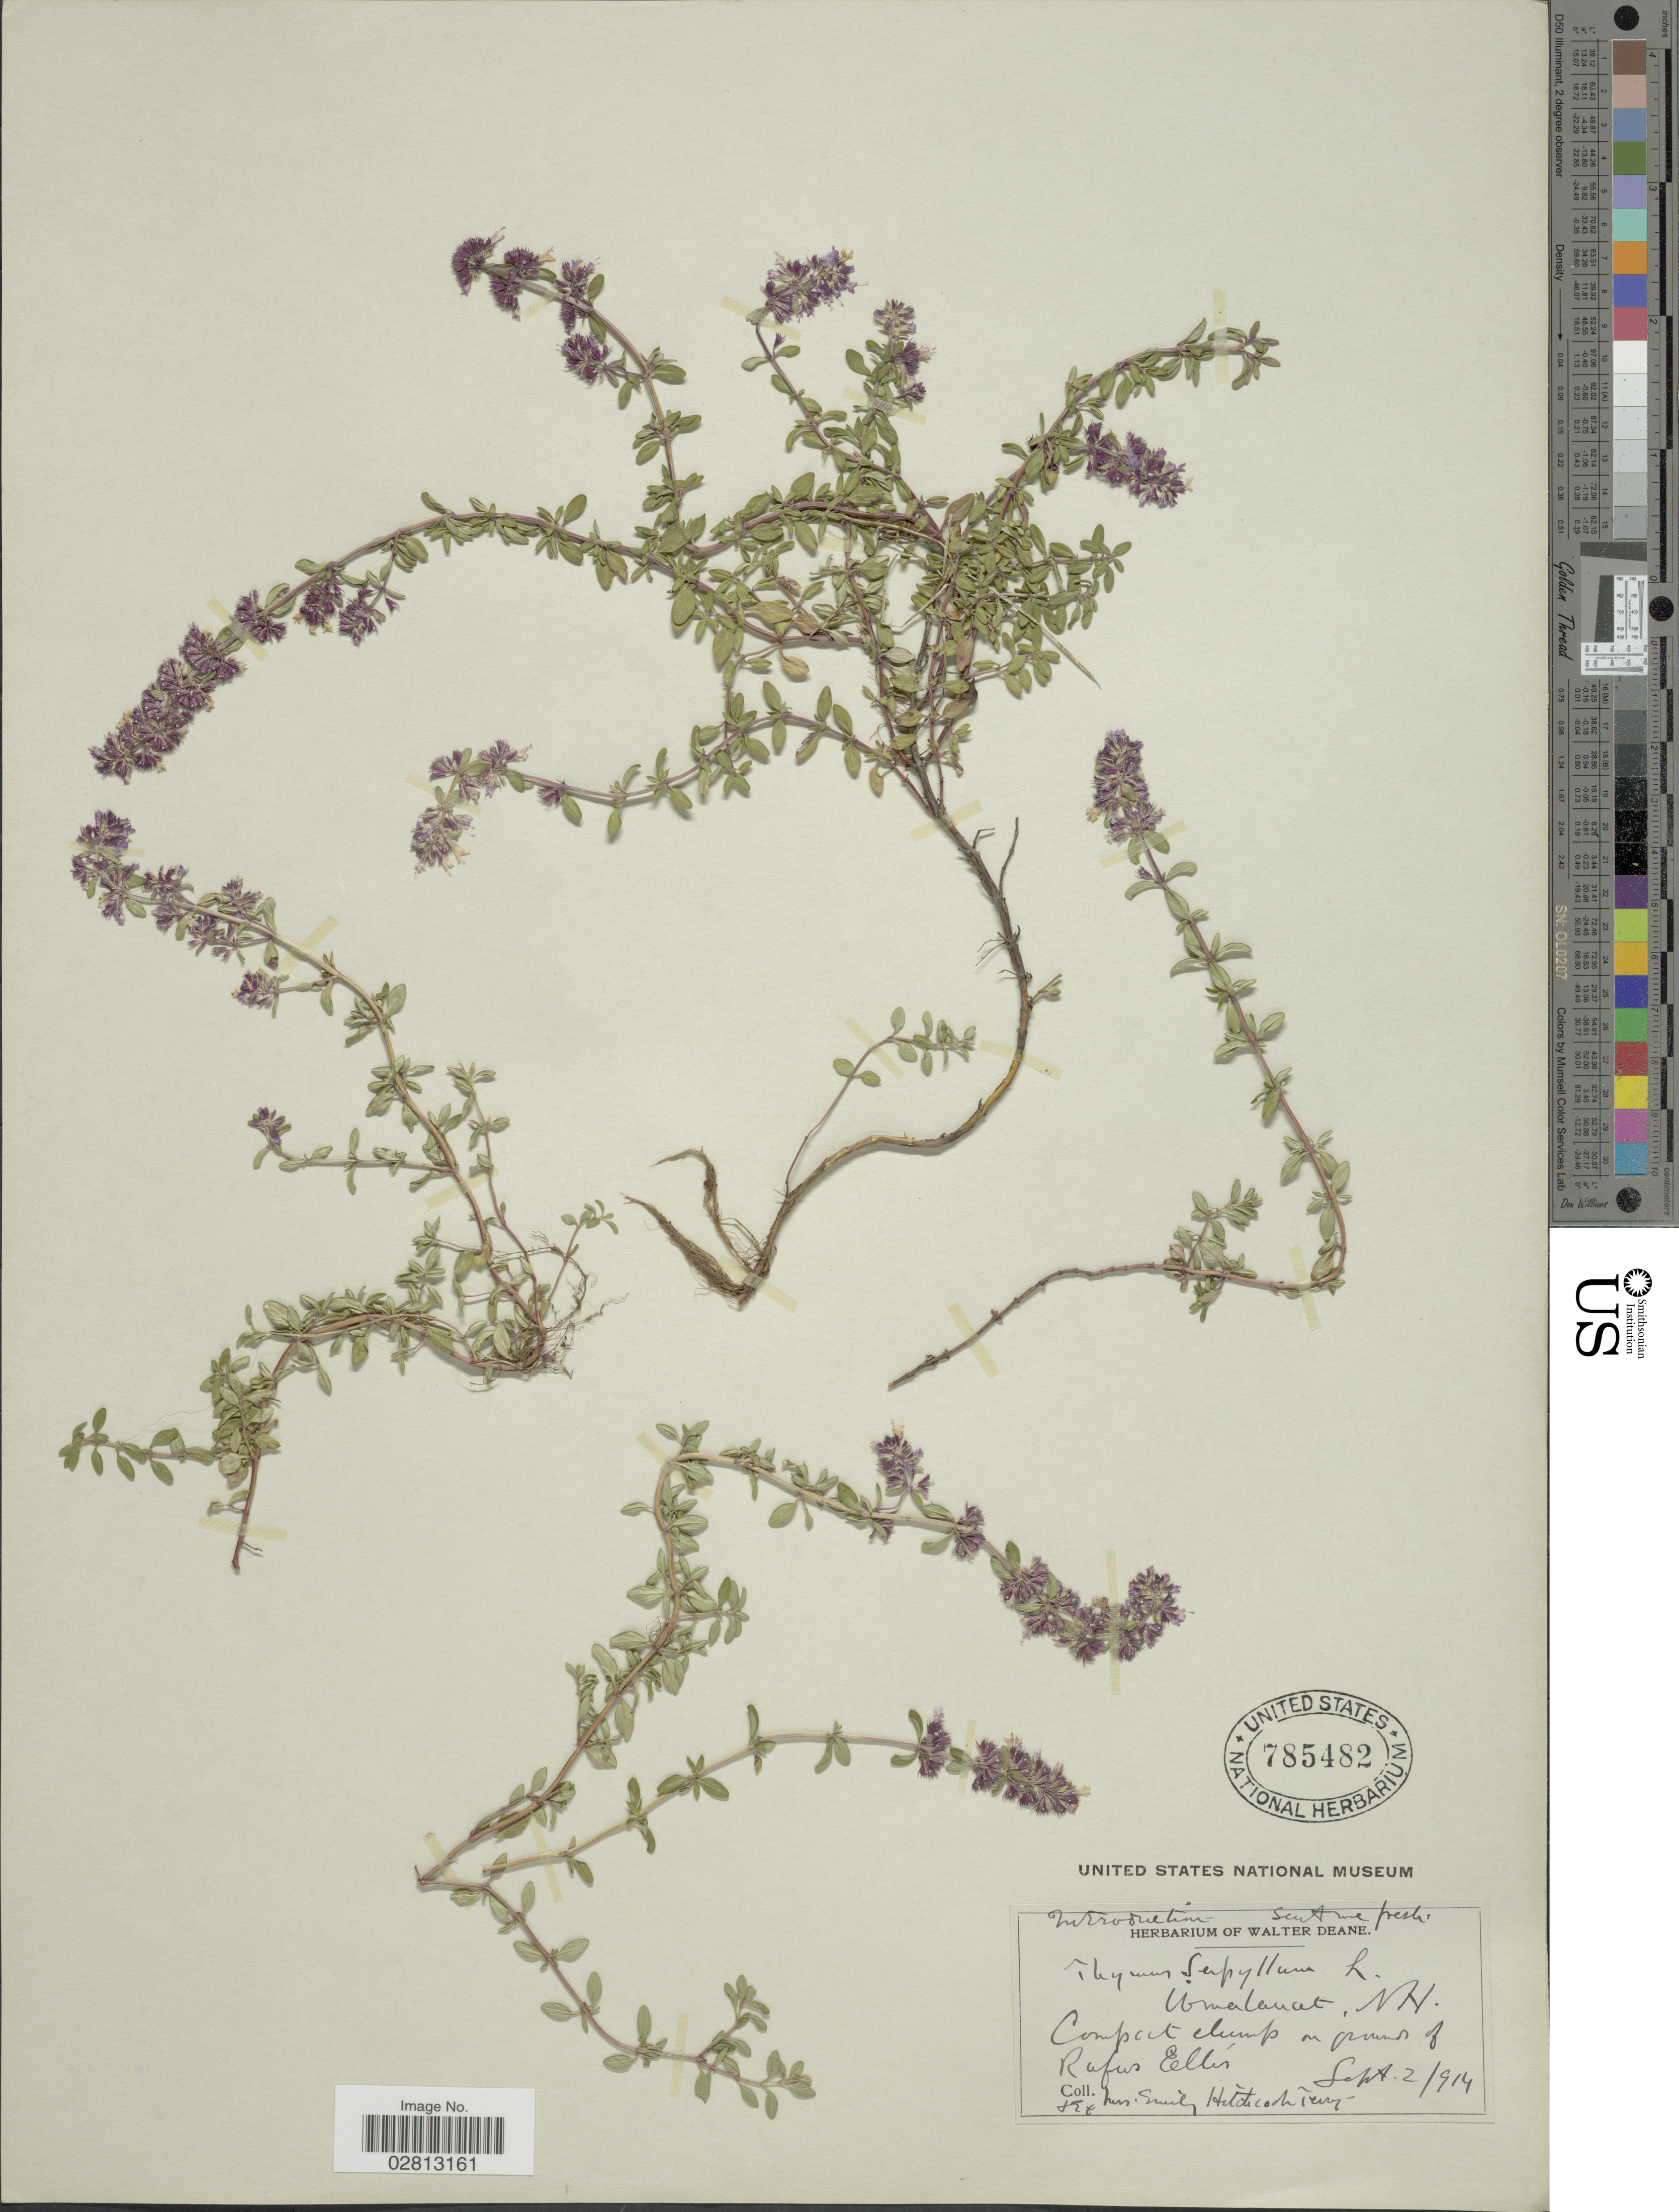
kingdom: Plantae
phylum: Tracheophyta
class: Magnoliopsida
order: Lamiales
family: Lamiaceae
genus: Thymus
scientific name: Thymus serpyllum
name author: L.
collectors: -- Smith, -- Hitchcock & -. Terry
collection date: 1914-09-02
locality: Compact clump on pinus [interpreted] of Rufus Eellén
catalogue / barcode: US 785482